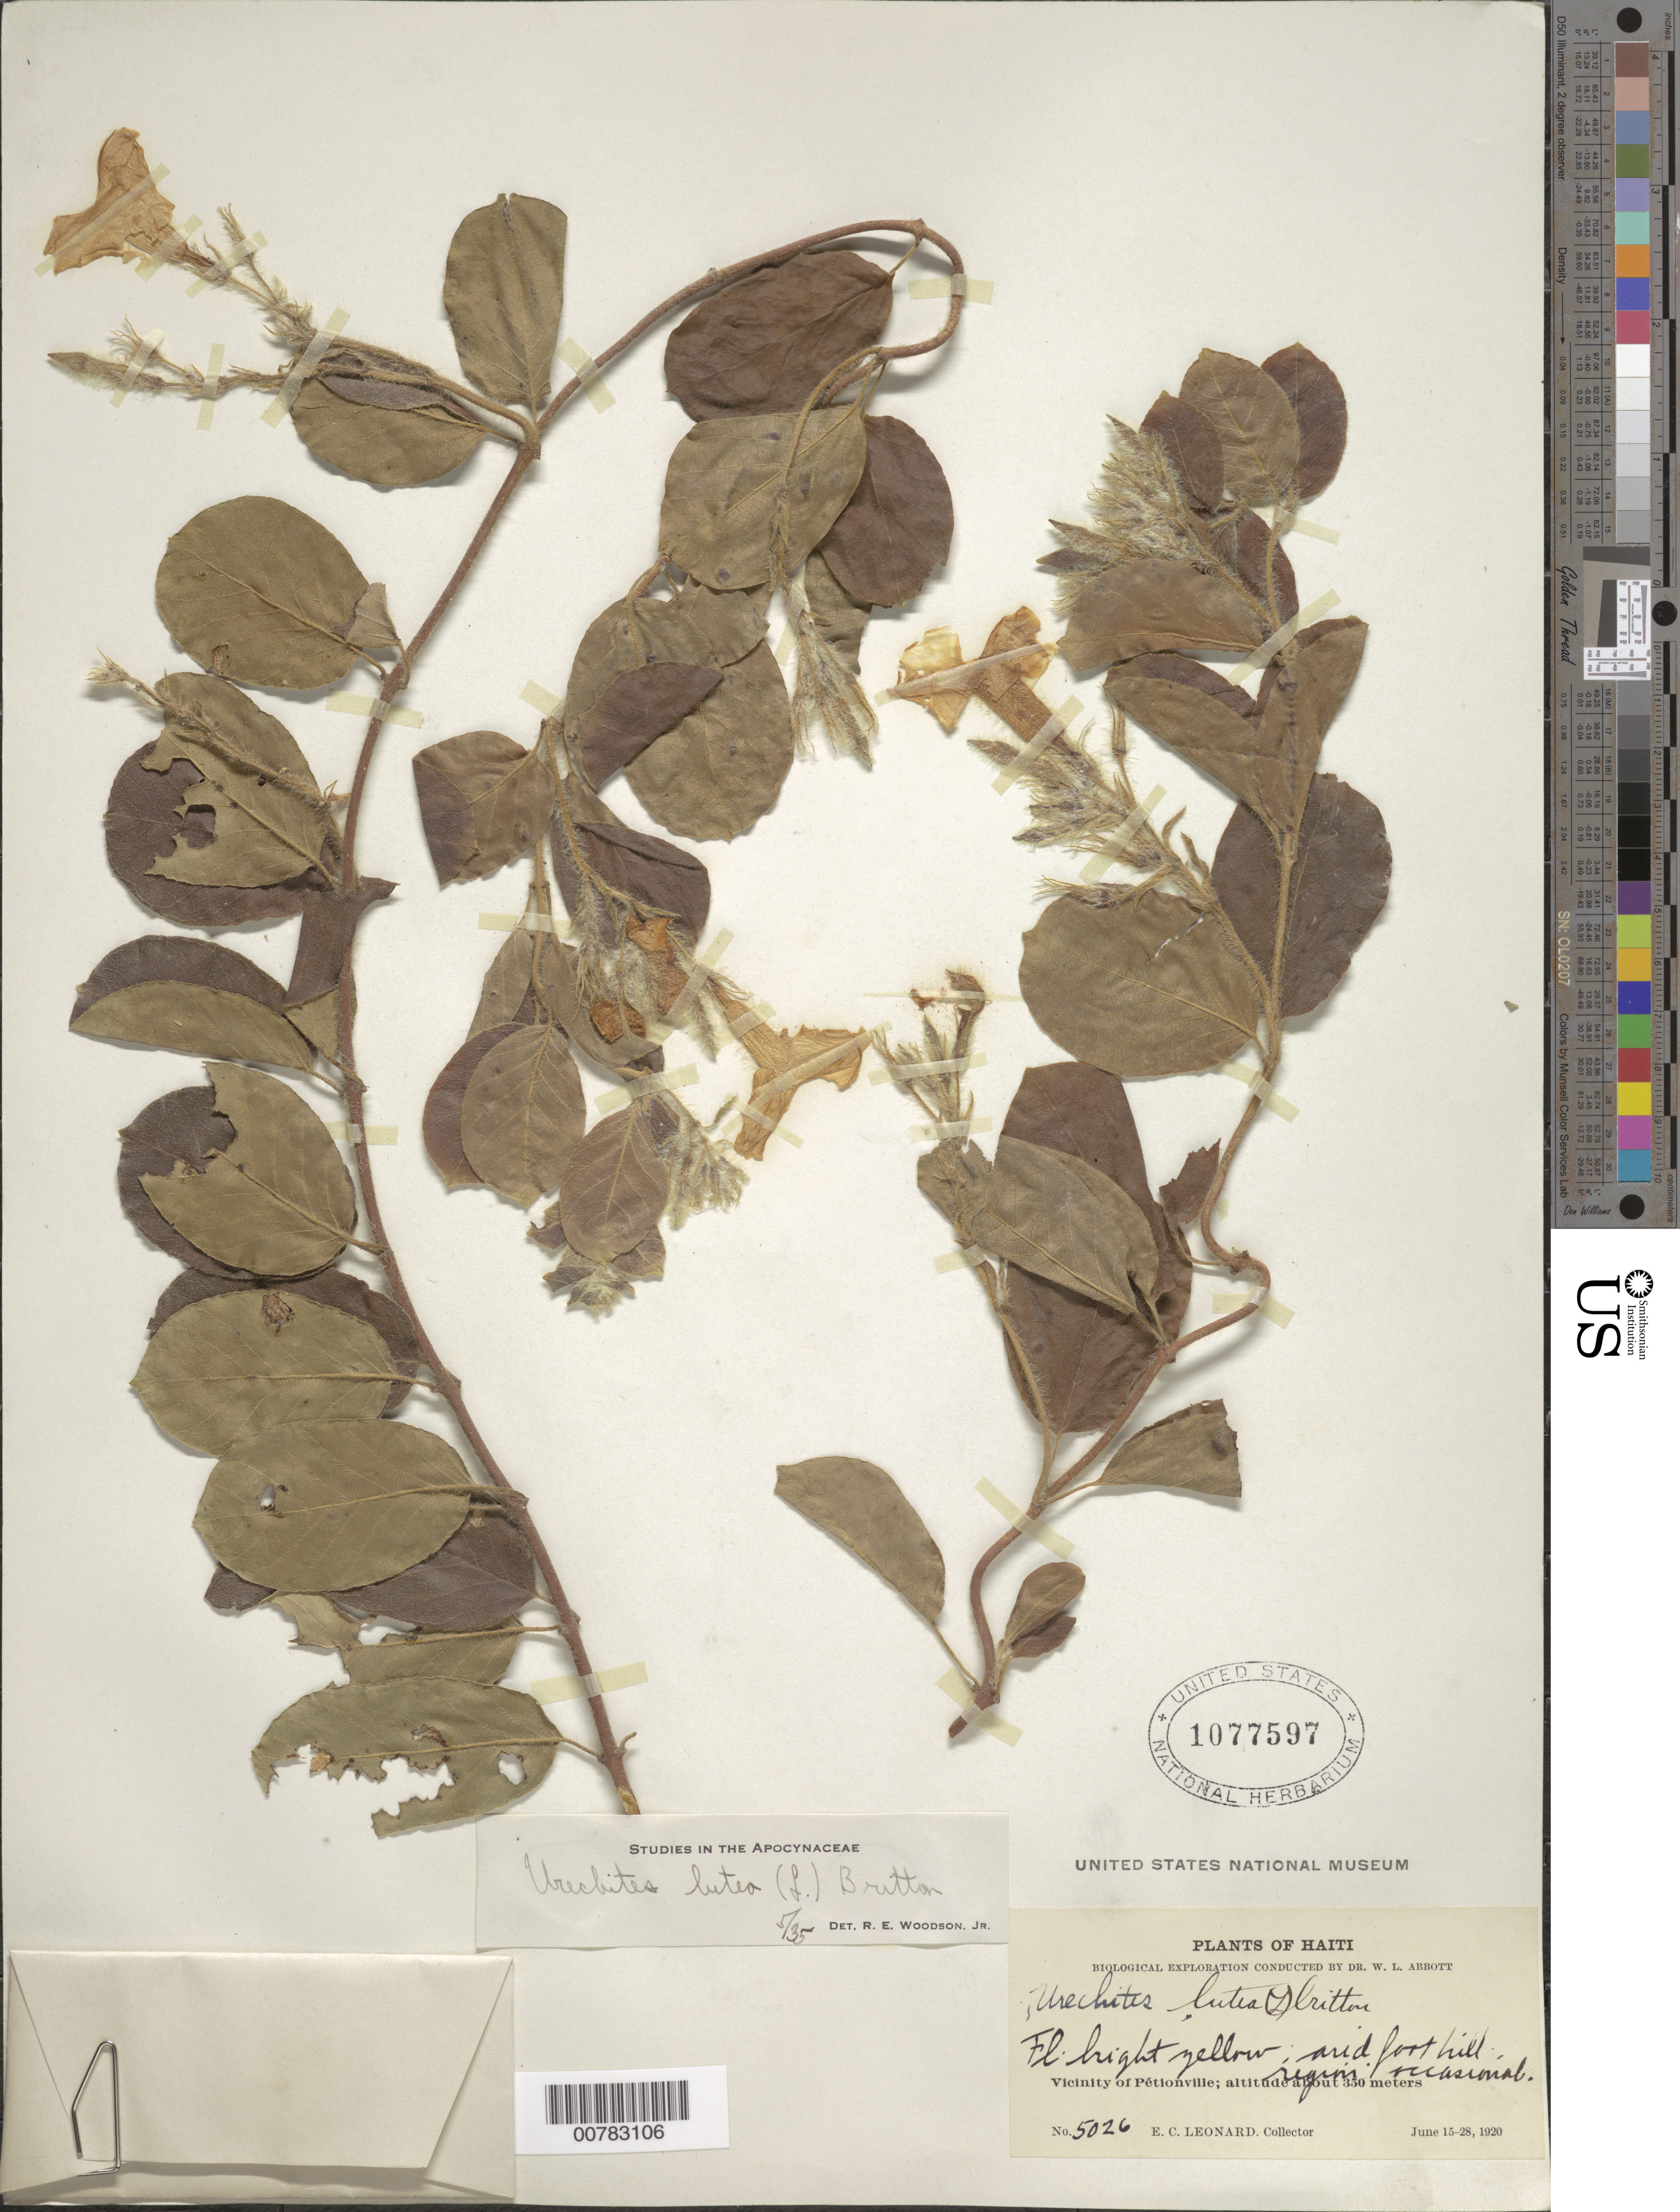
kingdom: Plantae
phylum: Tracheophyta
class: Magnoliopsida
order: Gentianales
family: Apocynaceae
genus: Pentalinon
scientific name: Pentalinon luteum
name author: (L.) B.F. Hansen & Wunderlin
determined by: Woodson, R. E., Jr.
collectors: E. C. Leonard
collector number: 5026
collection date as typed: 15 Jun 1920 to 28 Jun 1920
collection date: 1920-06-15/1920-06-28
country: Haiti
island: Hispaniola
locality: Vicinity of Pétionville.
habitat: Arid foot hill region.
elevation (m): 350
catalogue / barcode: US 1077597